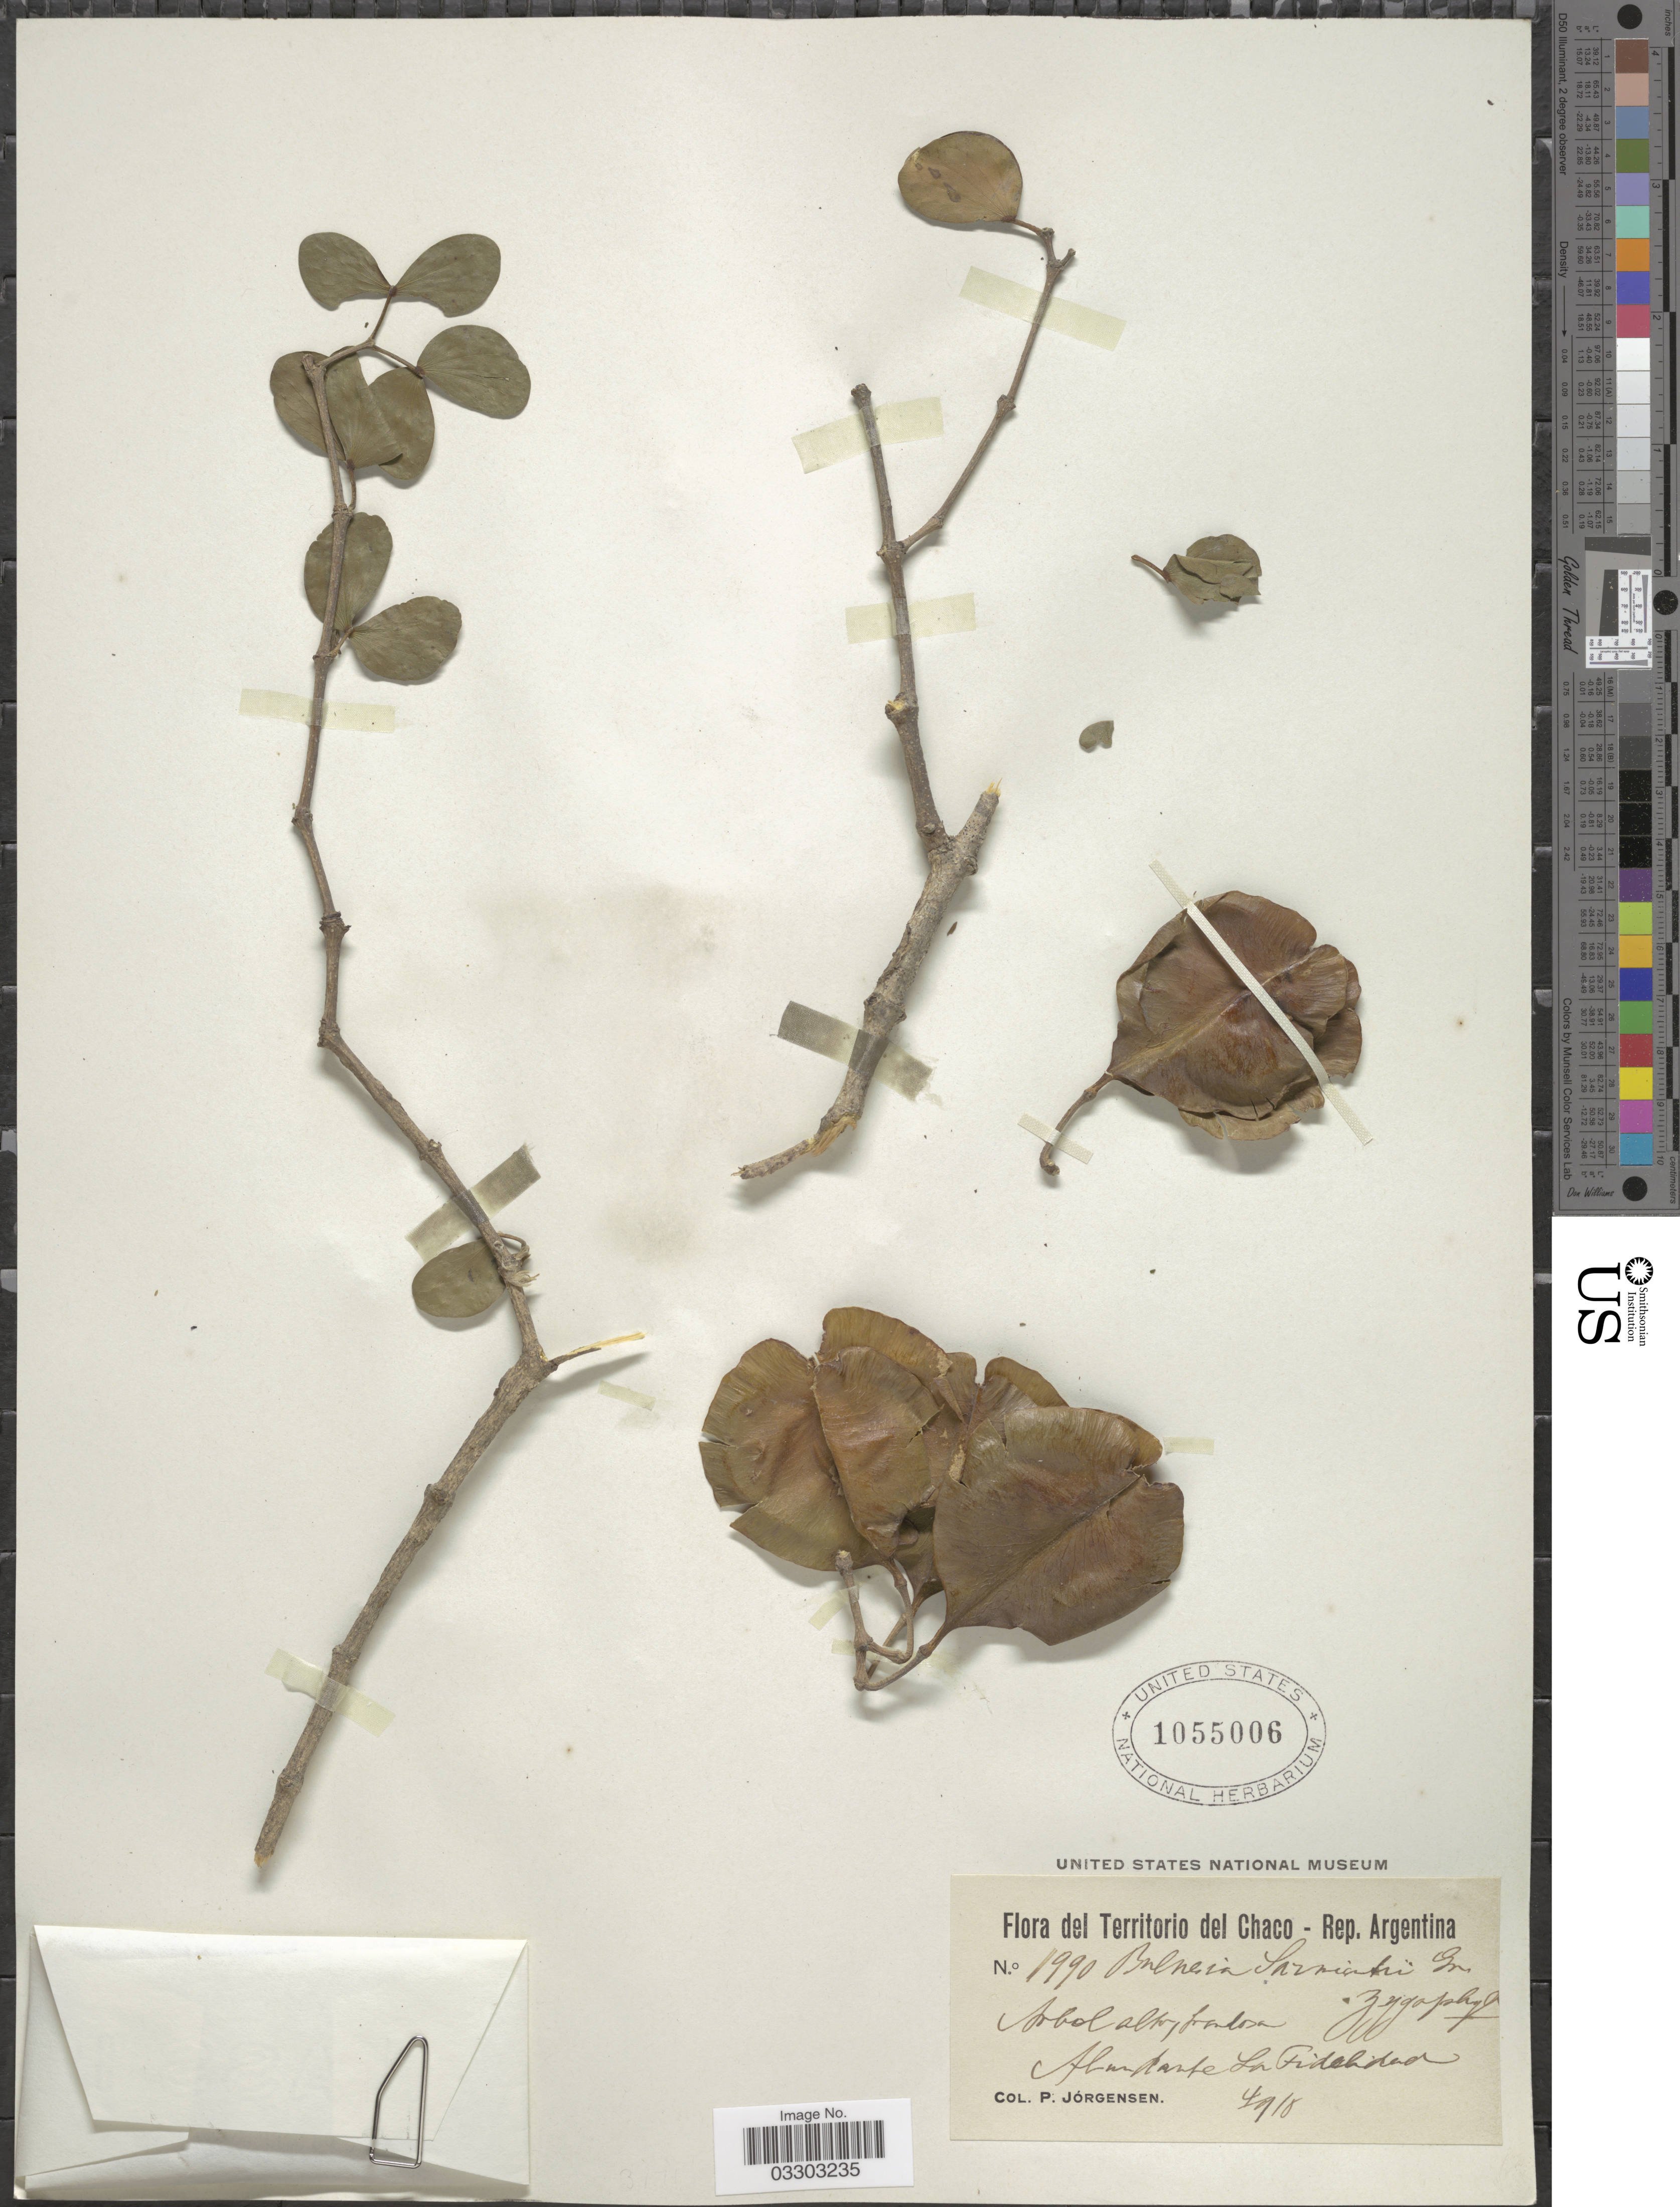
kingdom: Plantae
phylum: Tracheophyta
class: Magnoliopsida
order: Zygophyllales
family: Zygophyllaceae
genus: Gonopterodendron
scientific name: Gonopterodendron sarmientoi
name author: (Lorentz ex Griseb.) Godoy-Bürki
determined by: U.S. National Herbarium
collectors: P. Jörgensen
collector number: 1990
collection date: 1910-04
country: Argentina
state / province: Chaco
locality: Territorio del Chaco. Abundant La Fidelidad.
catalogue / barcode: US 1055006